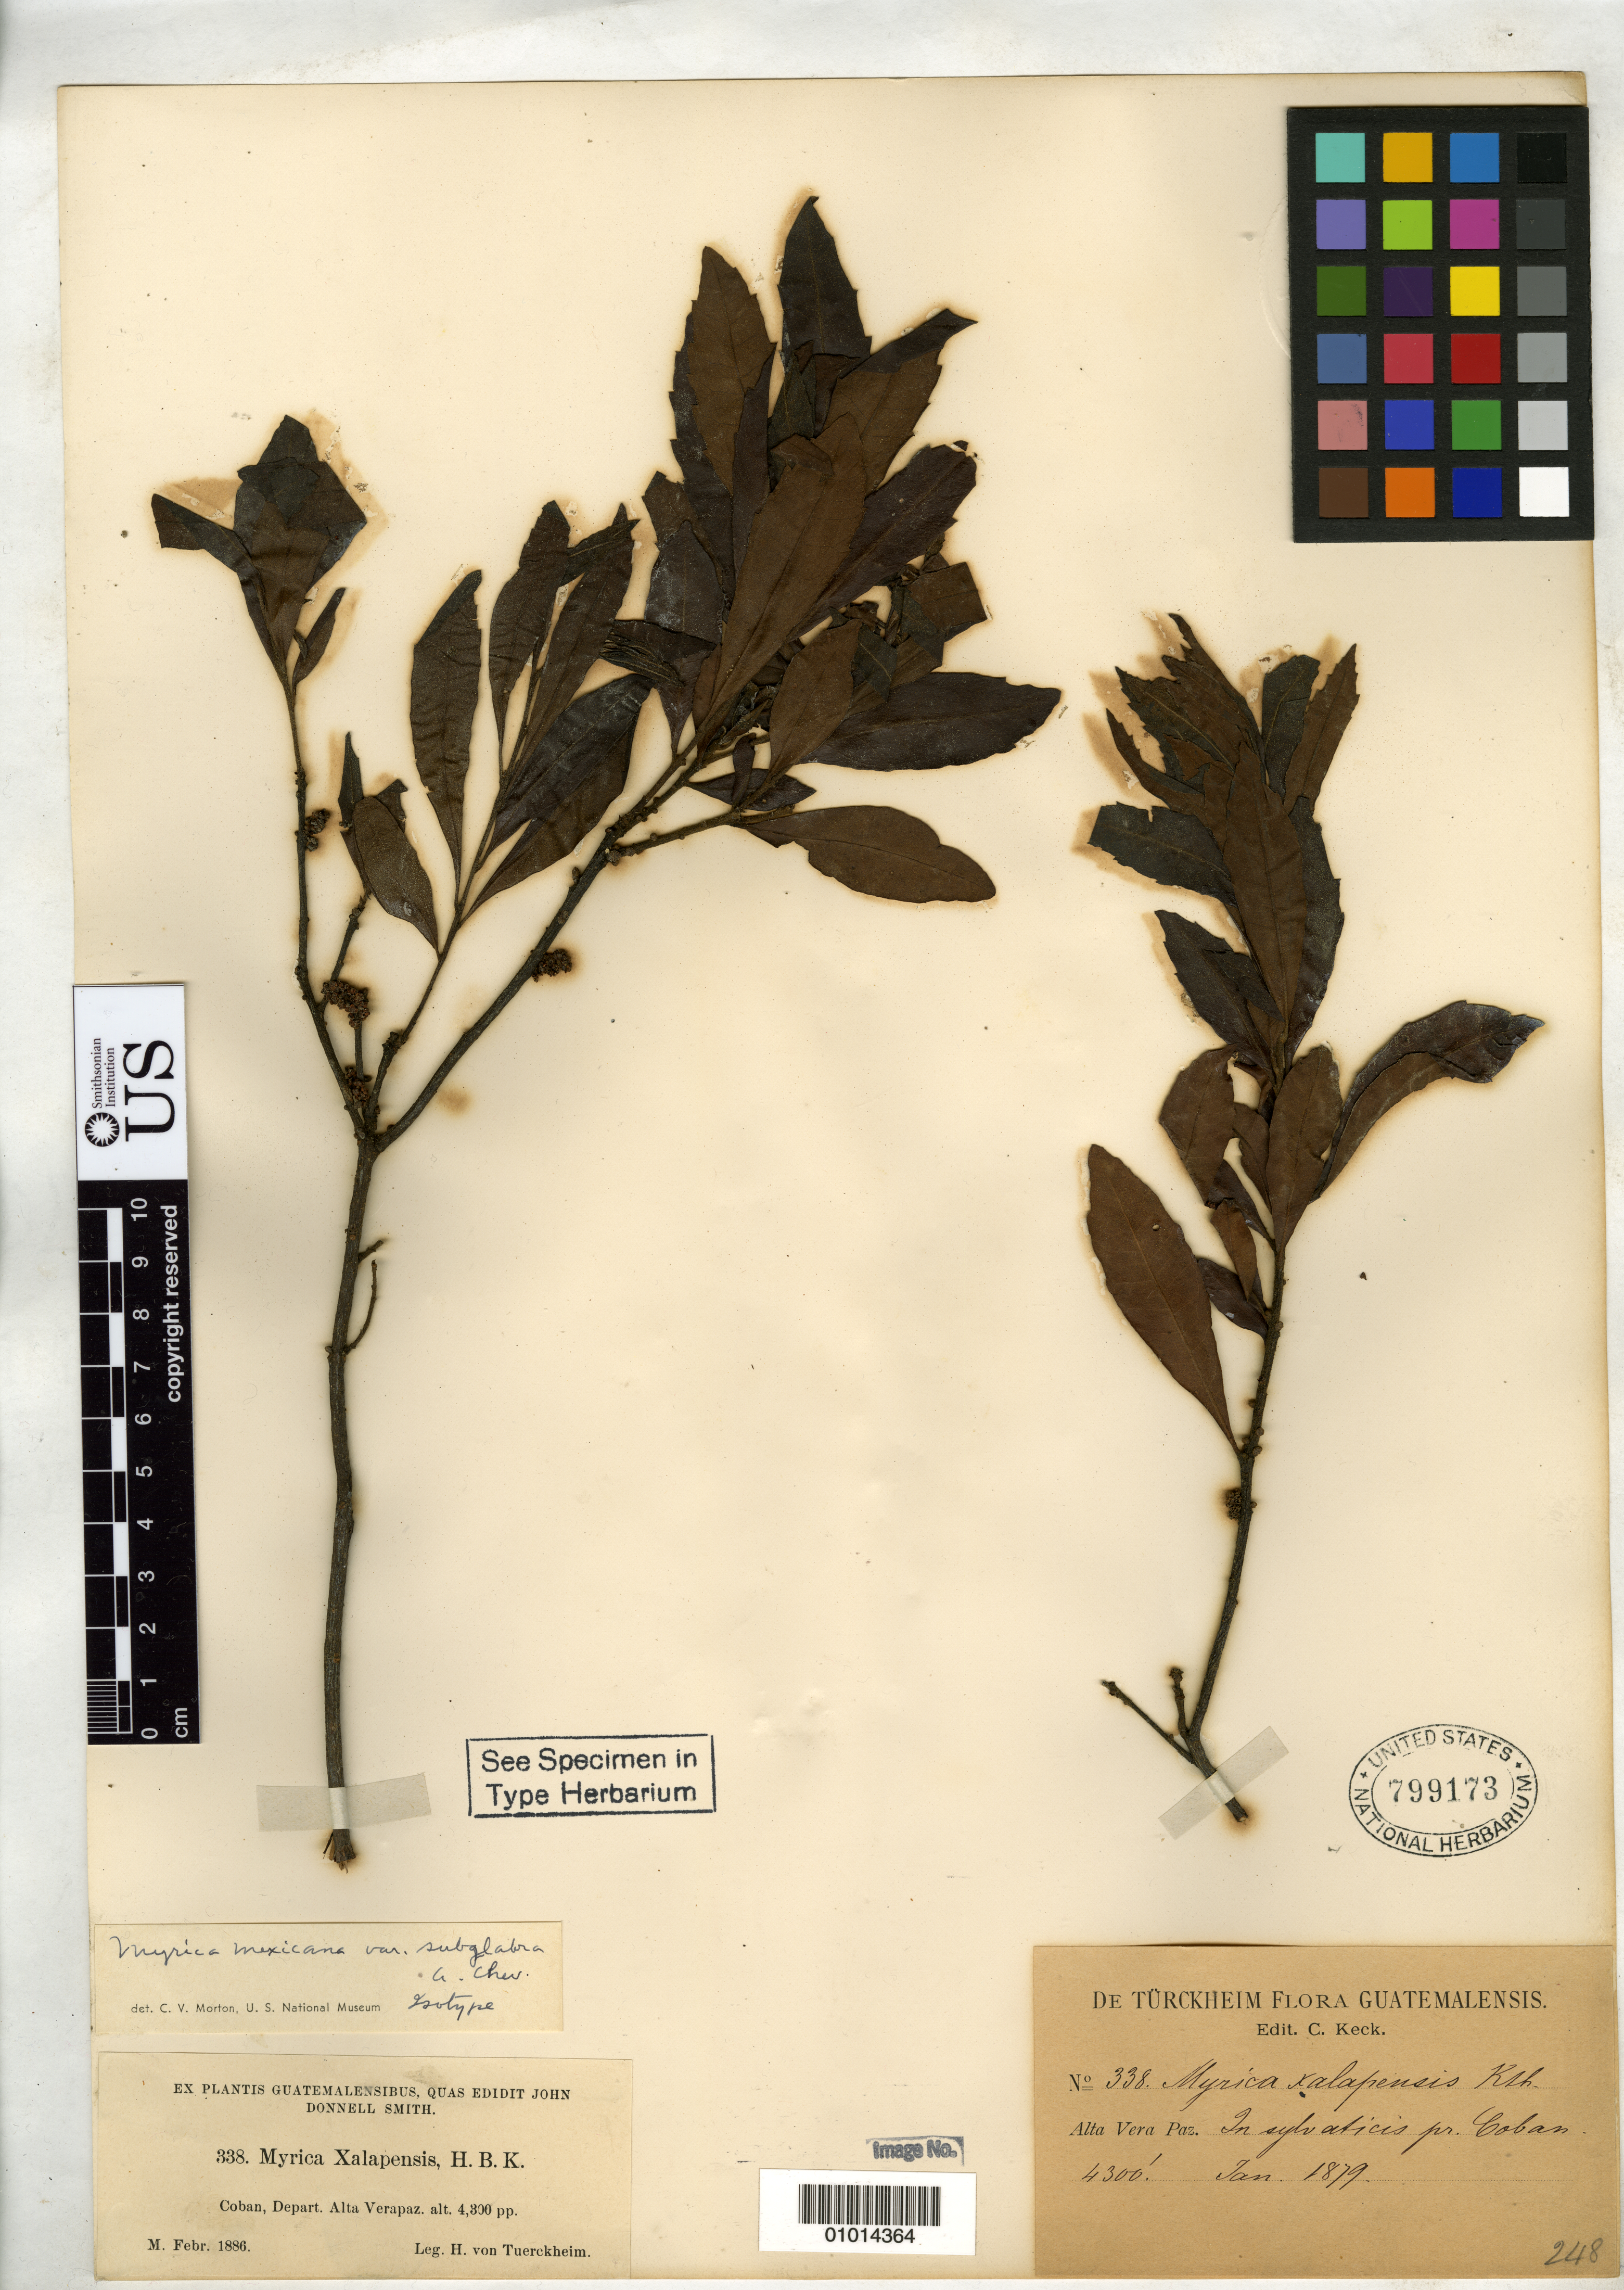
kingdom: Plantae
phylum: Tracheophyta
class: Magnoliopsida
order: Fagales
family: Myricaceae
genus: Myrica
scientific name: Myrica mexicana var. subglabra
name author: A. Chev.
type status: Isotype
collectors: H. von Türckheim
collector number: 338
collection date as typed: Feb 1886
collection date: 1886-02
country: Guatemala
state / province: Alta Verapaz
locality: Cobán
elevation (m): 1311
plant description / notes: Specimen ex John Donnell Smith herbarium. This sheet apparently mounted with 2 collections made on different dates (1886 & 1879); protologue specifies collection of 1886 so specimen on right-hand side dated Jan. 1879 is not type material.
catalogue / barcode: US 799173